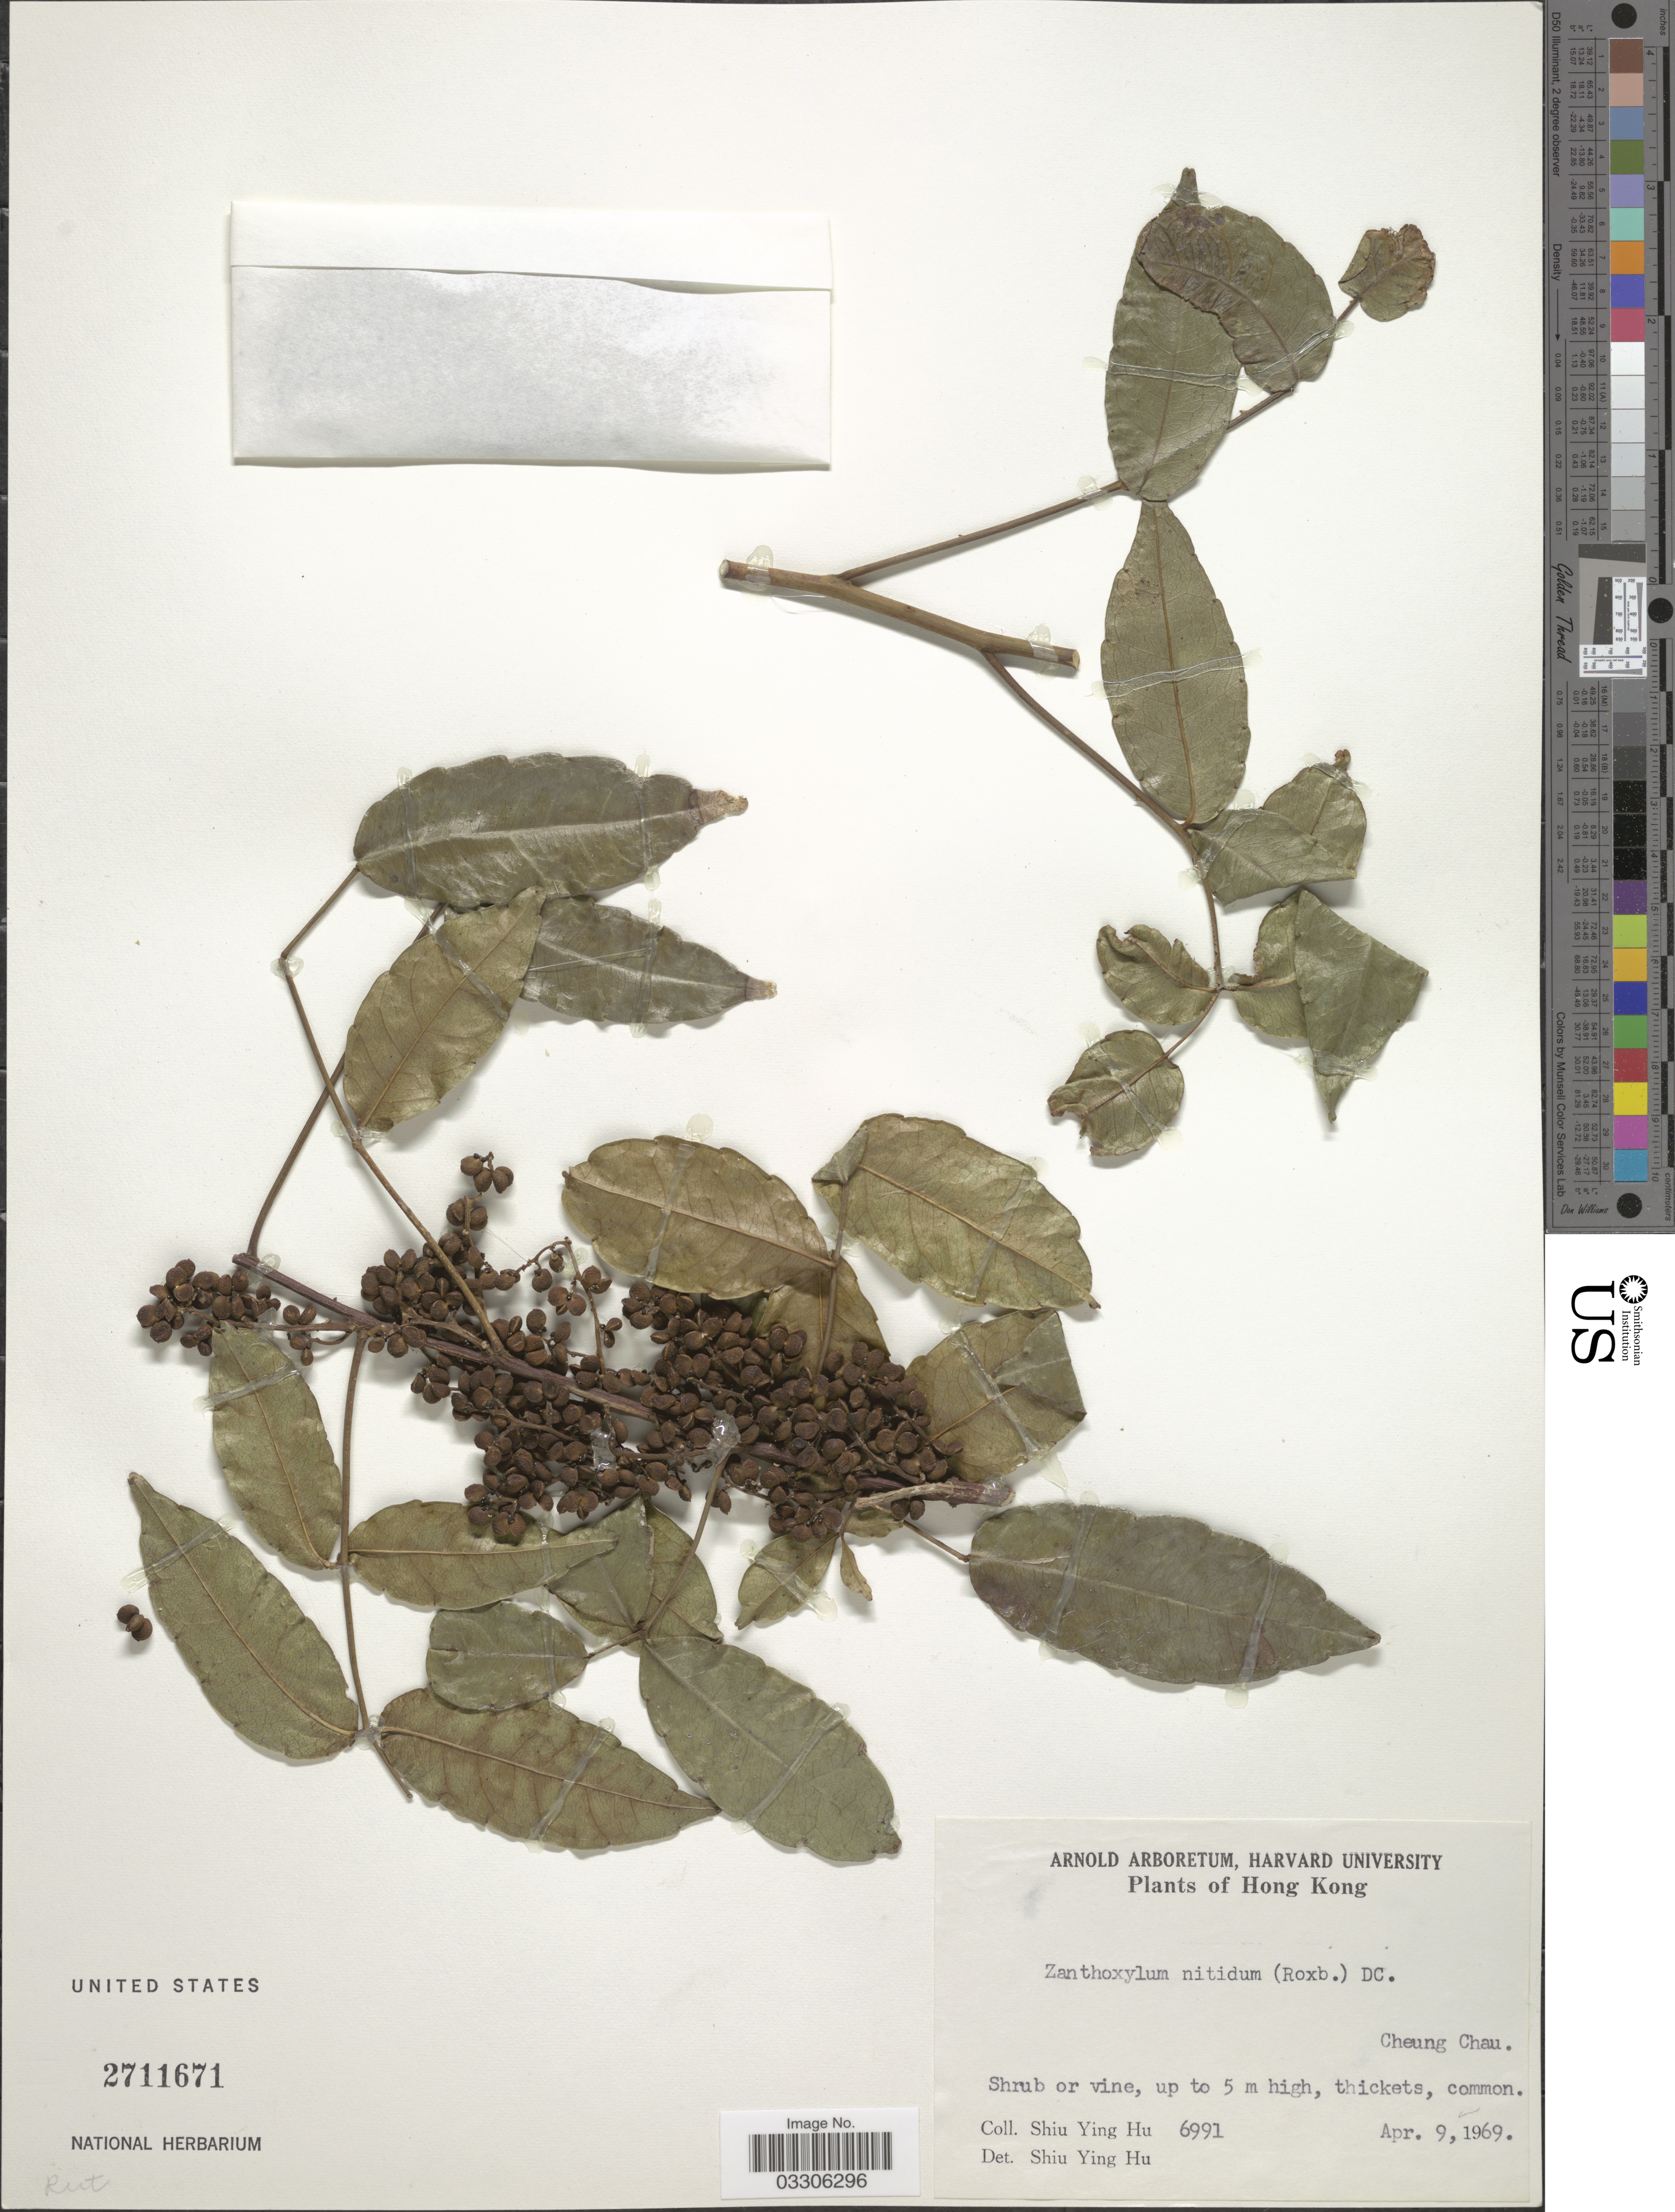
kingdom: Plantae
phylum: Tracheophyta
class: Magnoliopsida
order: Sapindales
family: Rutaceae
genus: Zanthoxylum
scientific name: Zanthoxylum nitidum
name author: Bunge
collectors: S. Y. Hu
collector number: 6991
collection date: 1969-04-09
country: China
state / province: Hong Kong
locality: Cheung Chau.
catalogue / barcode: US 2711671